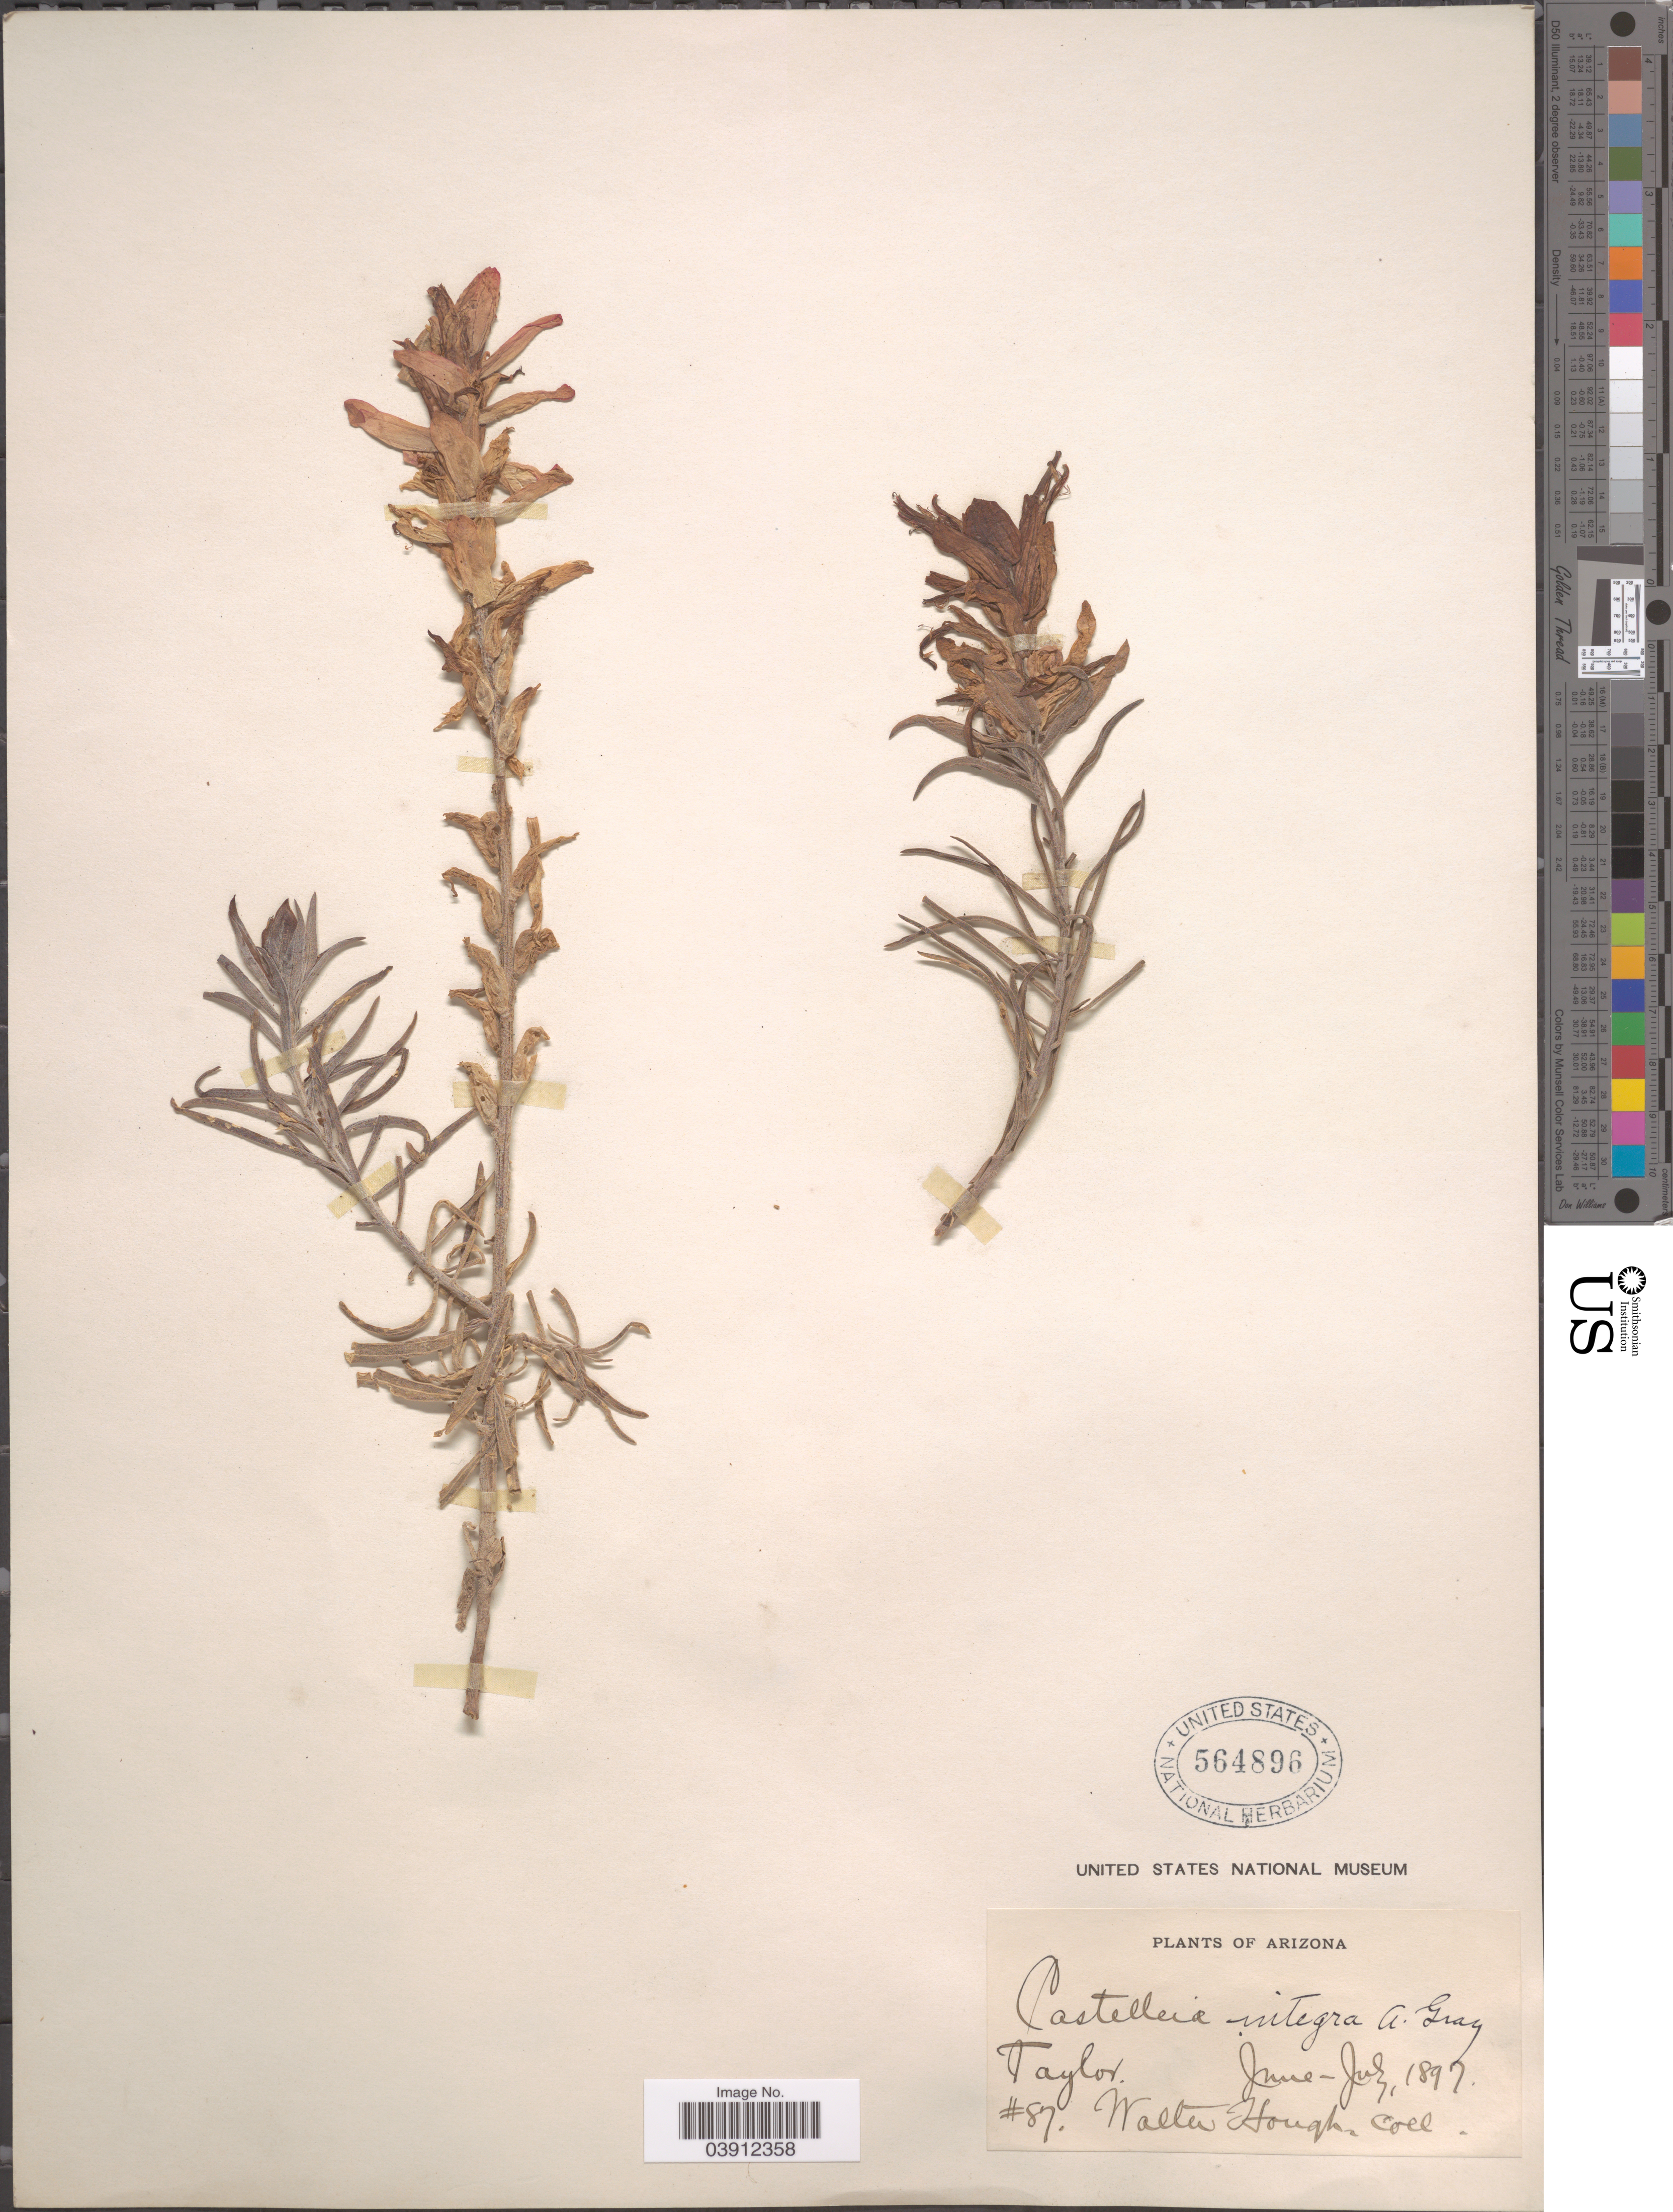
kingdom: Plantae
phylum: Tracheophyta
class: Magnoliopsida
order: Lamiales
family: Orobanchaceae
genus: Castilleja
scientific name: Castilleja integra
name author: A. Gray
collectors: W. Hough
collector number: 87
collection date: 1897-06/1897-07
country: United States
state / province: Arizona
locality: Taylor. .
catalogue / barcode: US 564896